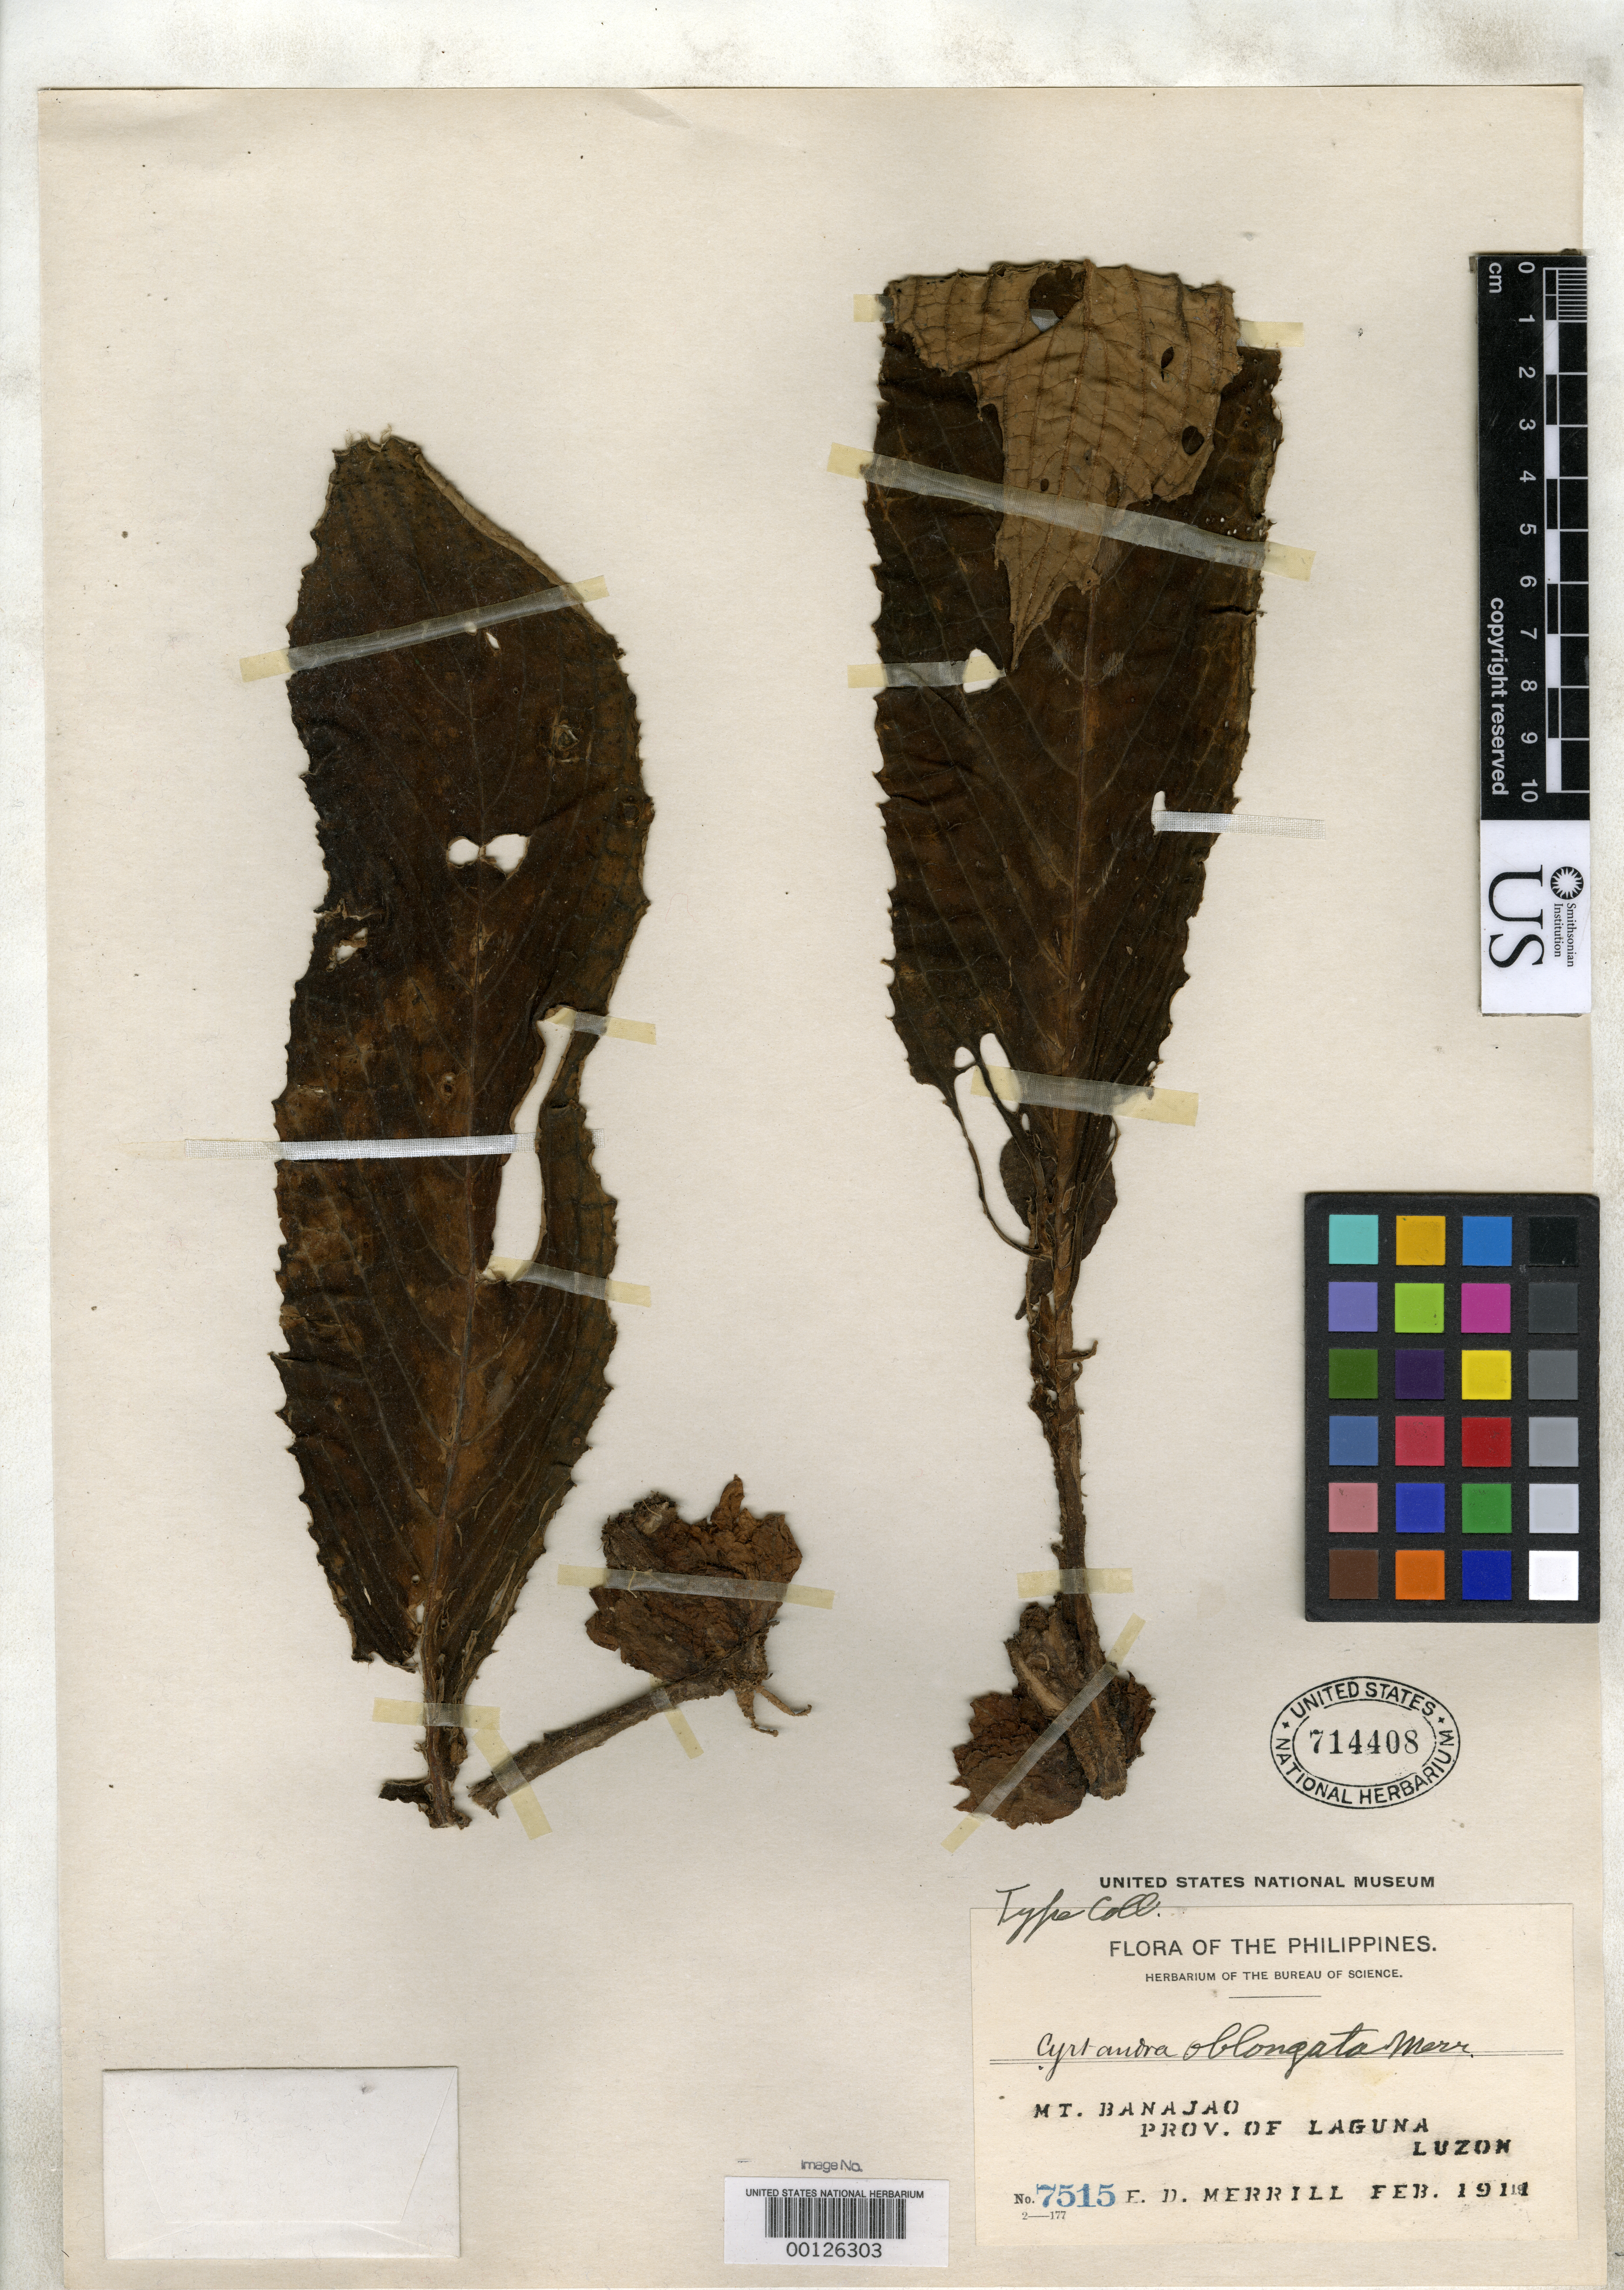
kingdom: Plantae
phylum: Tracheophyta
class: Magnoliopsida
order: Lamiales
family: Gesneriaceae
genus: Cyrtandra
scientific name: Cyrtandra oblongata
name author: Merr.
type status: Isolectotype; Type Collection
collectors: E. D. Merrill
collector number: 7515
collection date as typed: Feb 1911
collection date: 1911-02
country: Philippines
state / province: Calabarzon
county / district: Laguna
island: Luzon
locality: Mt. Banajao.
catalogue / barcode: US 714408